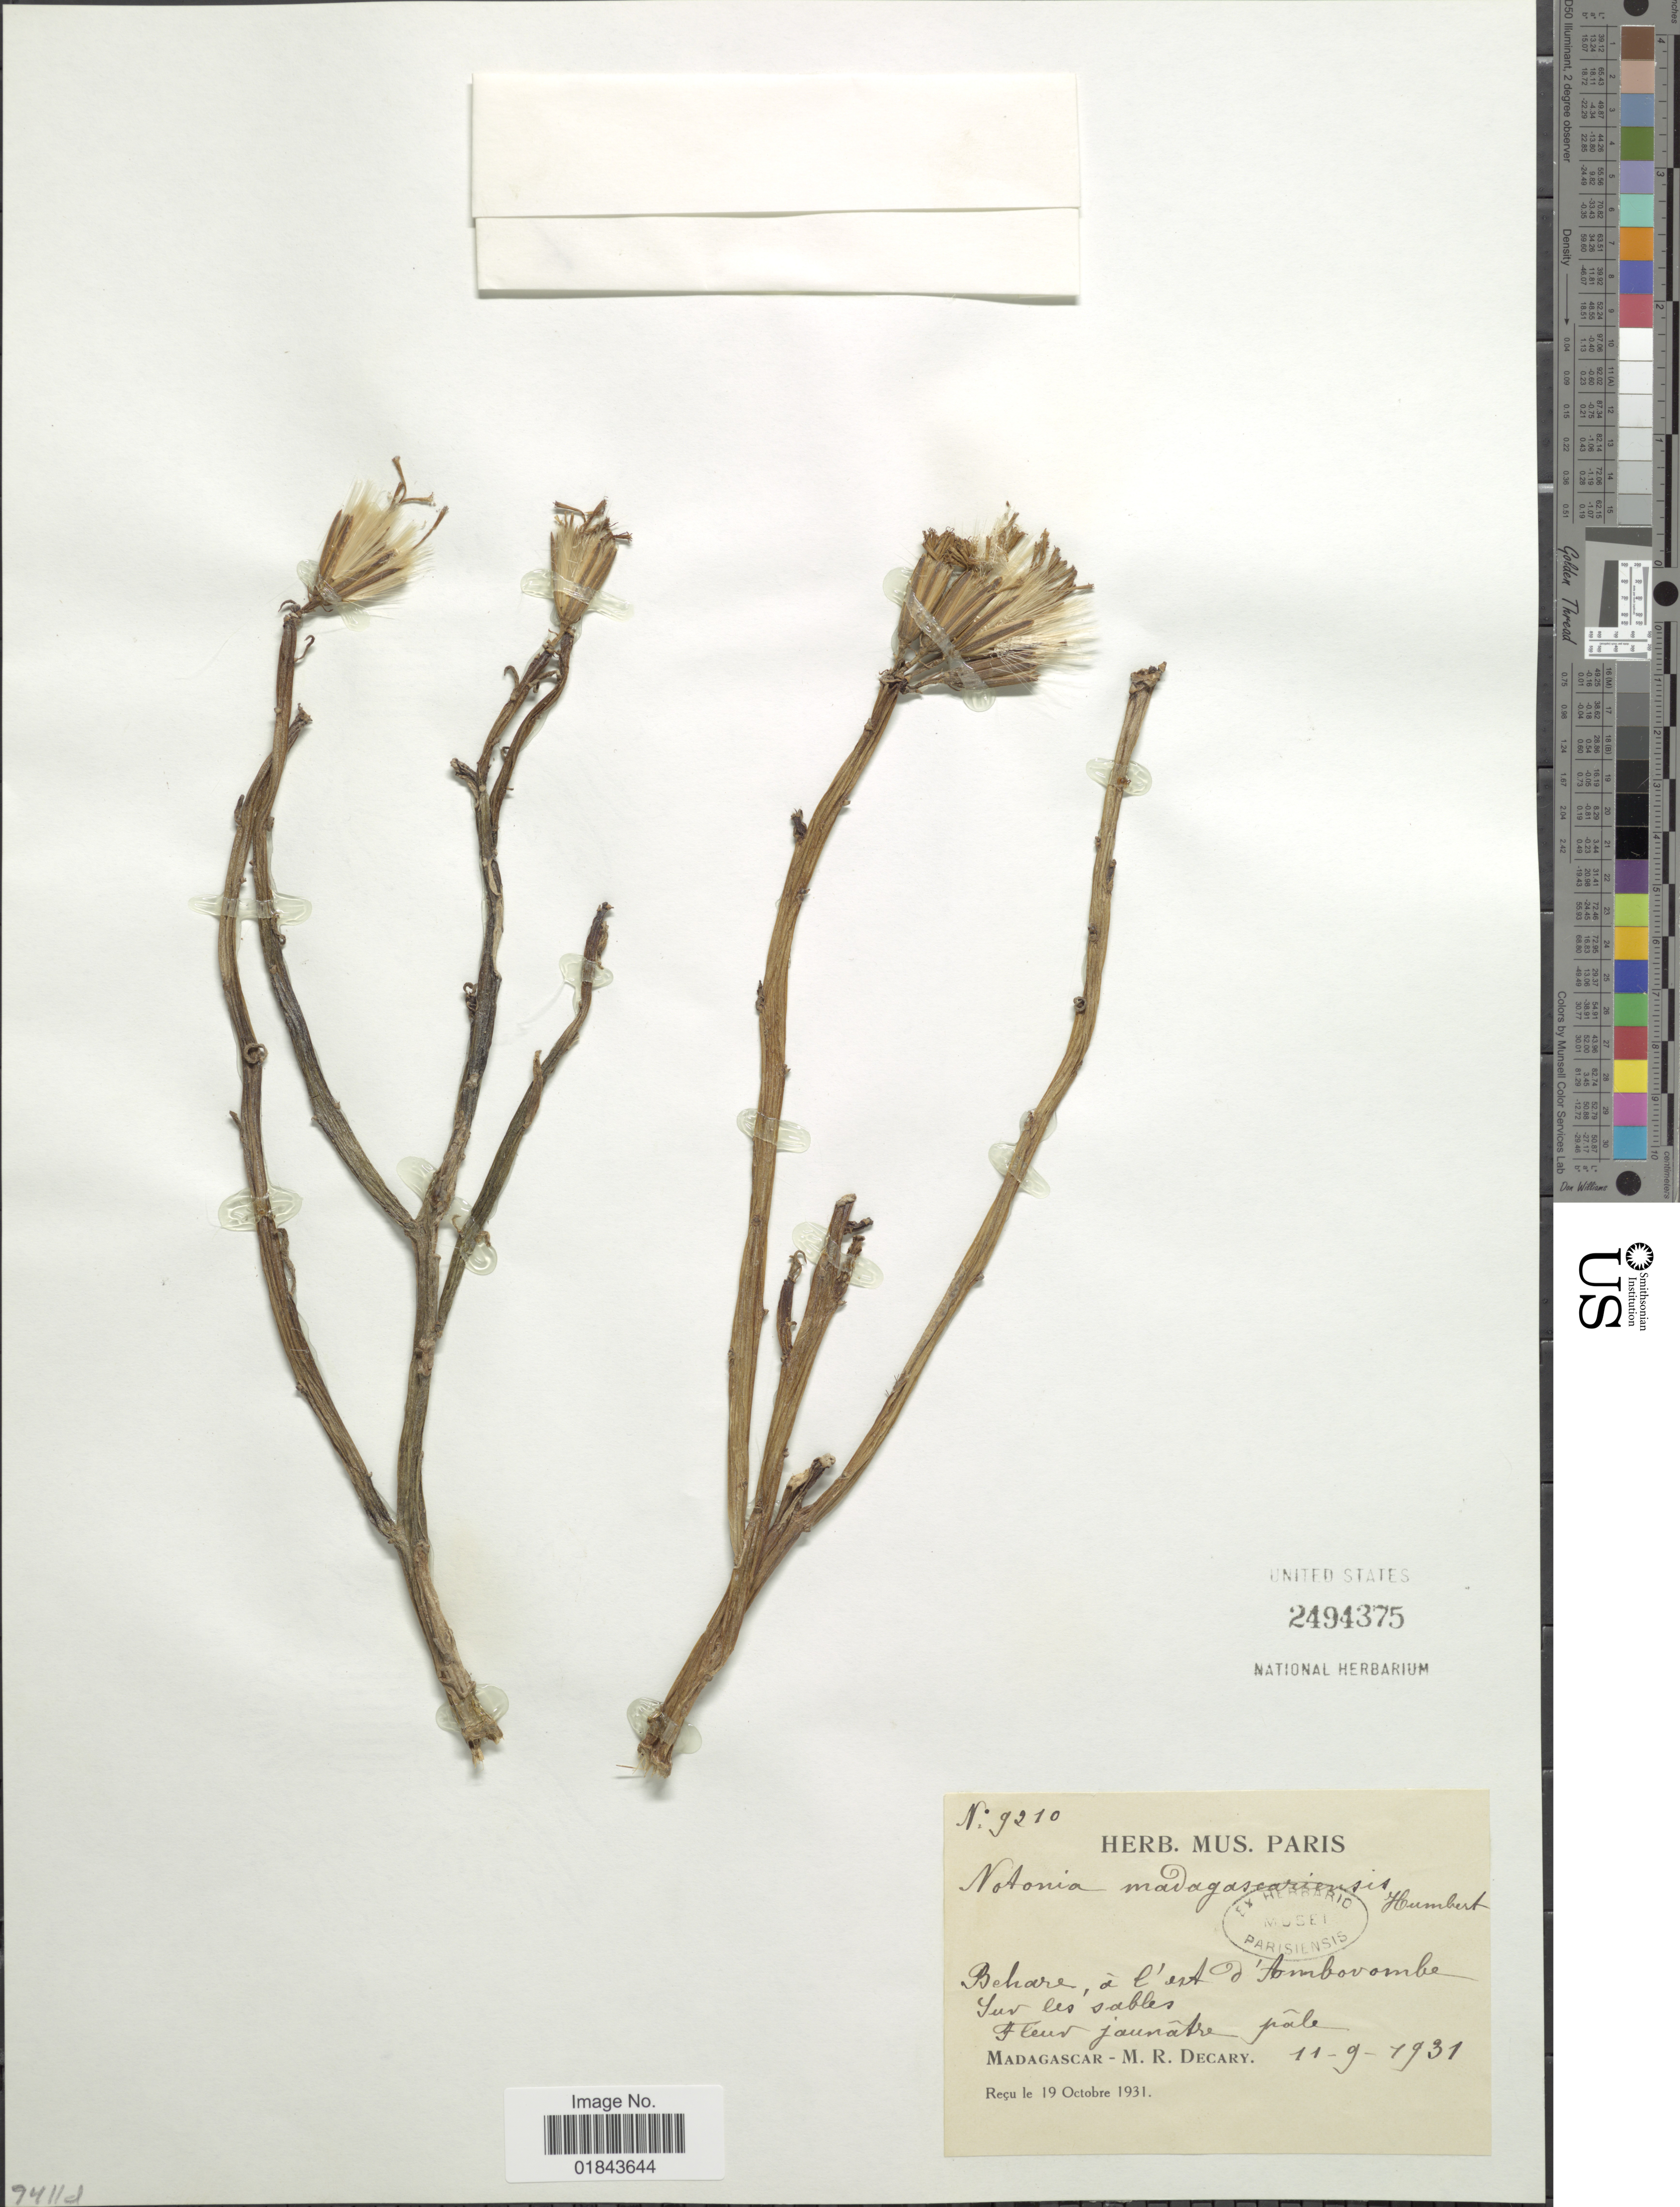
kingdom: Plantae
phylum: Tracheophyta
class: Magnoliopsida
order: Asterales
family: Asteraceae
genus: Notonia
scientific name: Notonia madagascariensis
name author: Humbert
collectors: R. Decary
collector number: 9210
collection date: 1931-09-11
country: Madagascar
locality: Behare, a l'est d' Ambovombe, suv les sables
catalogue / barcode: US 2494375